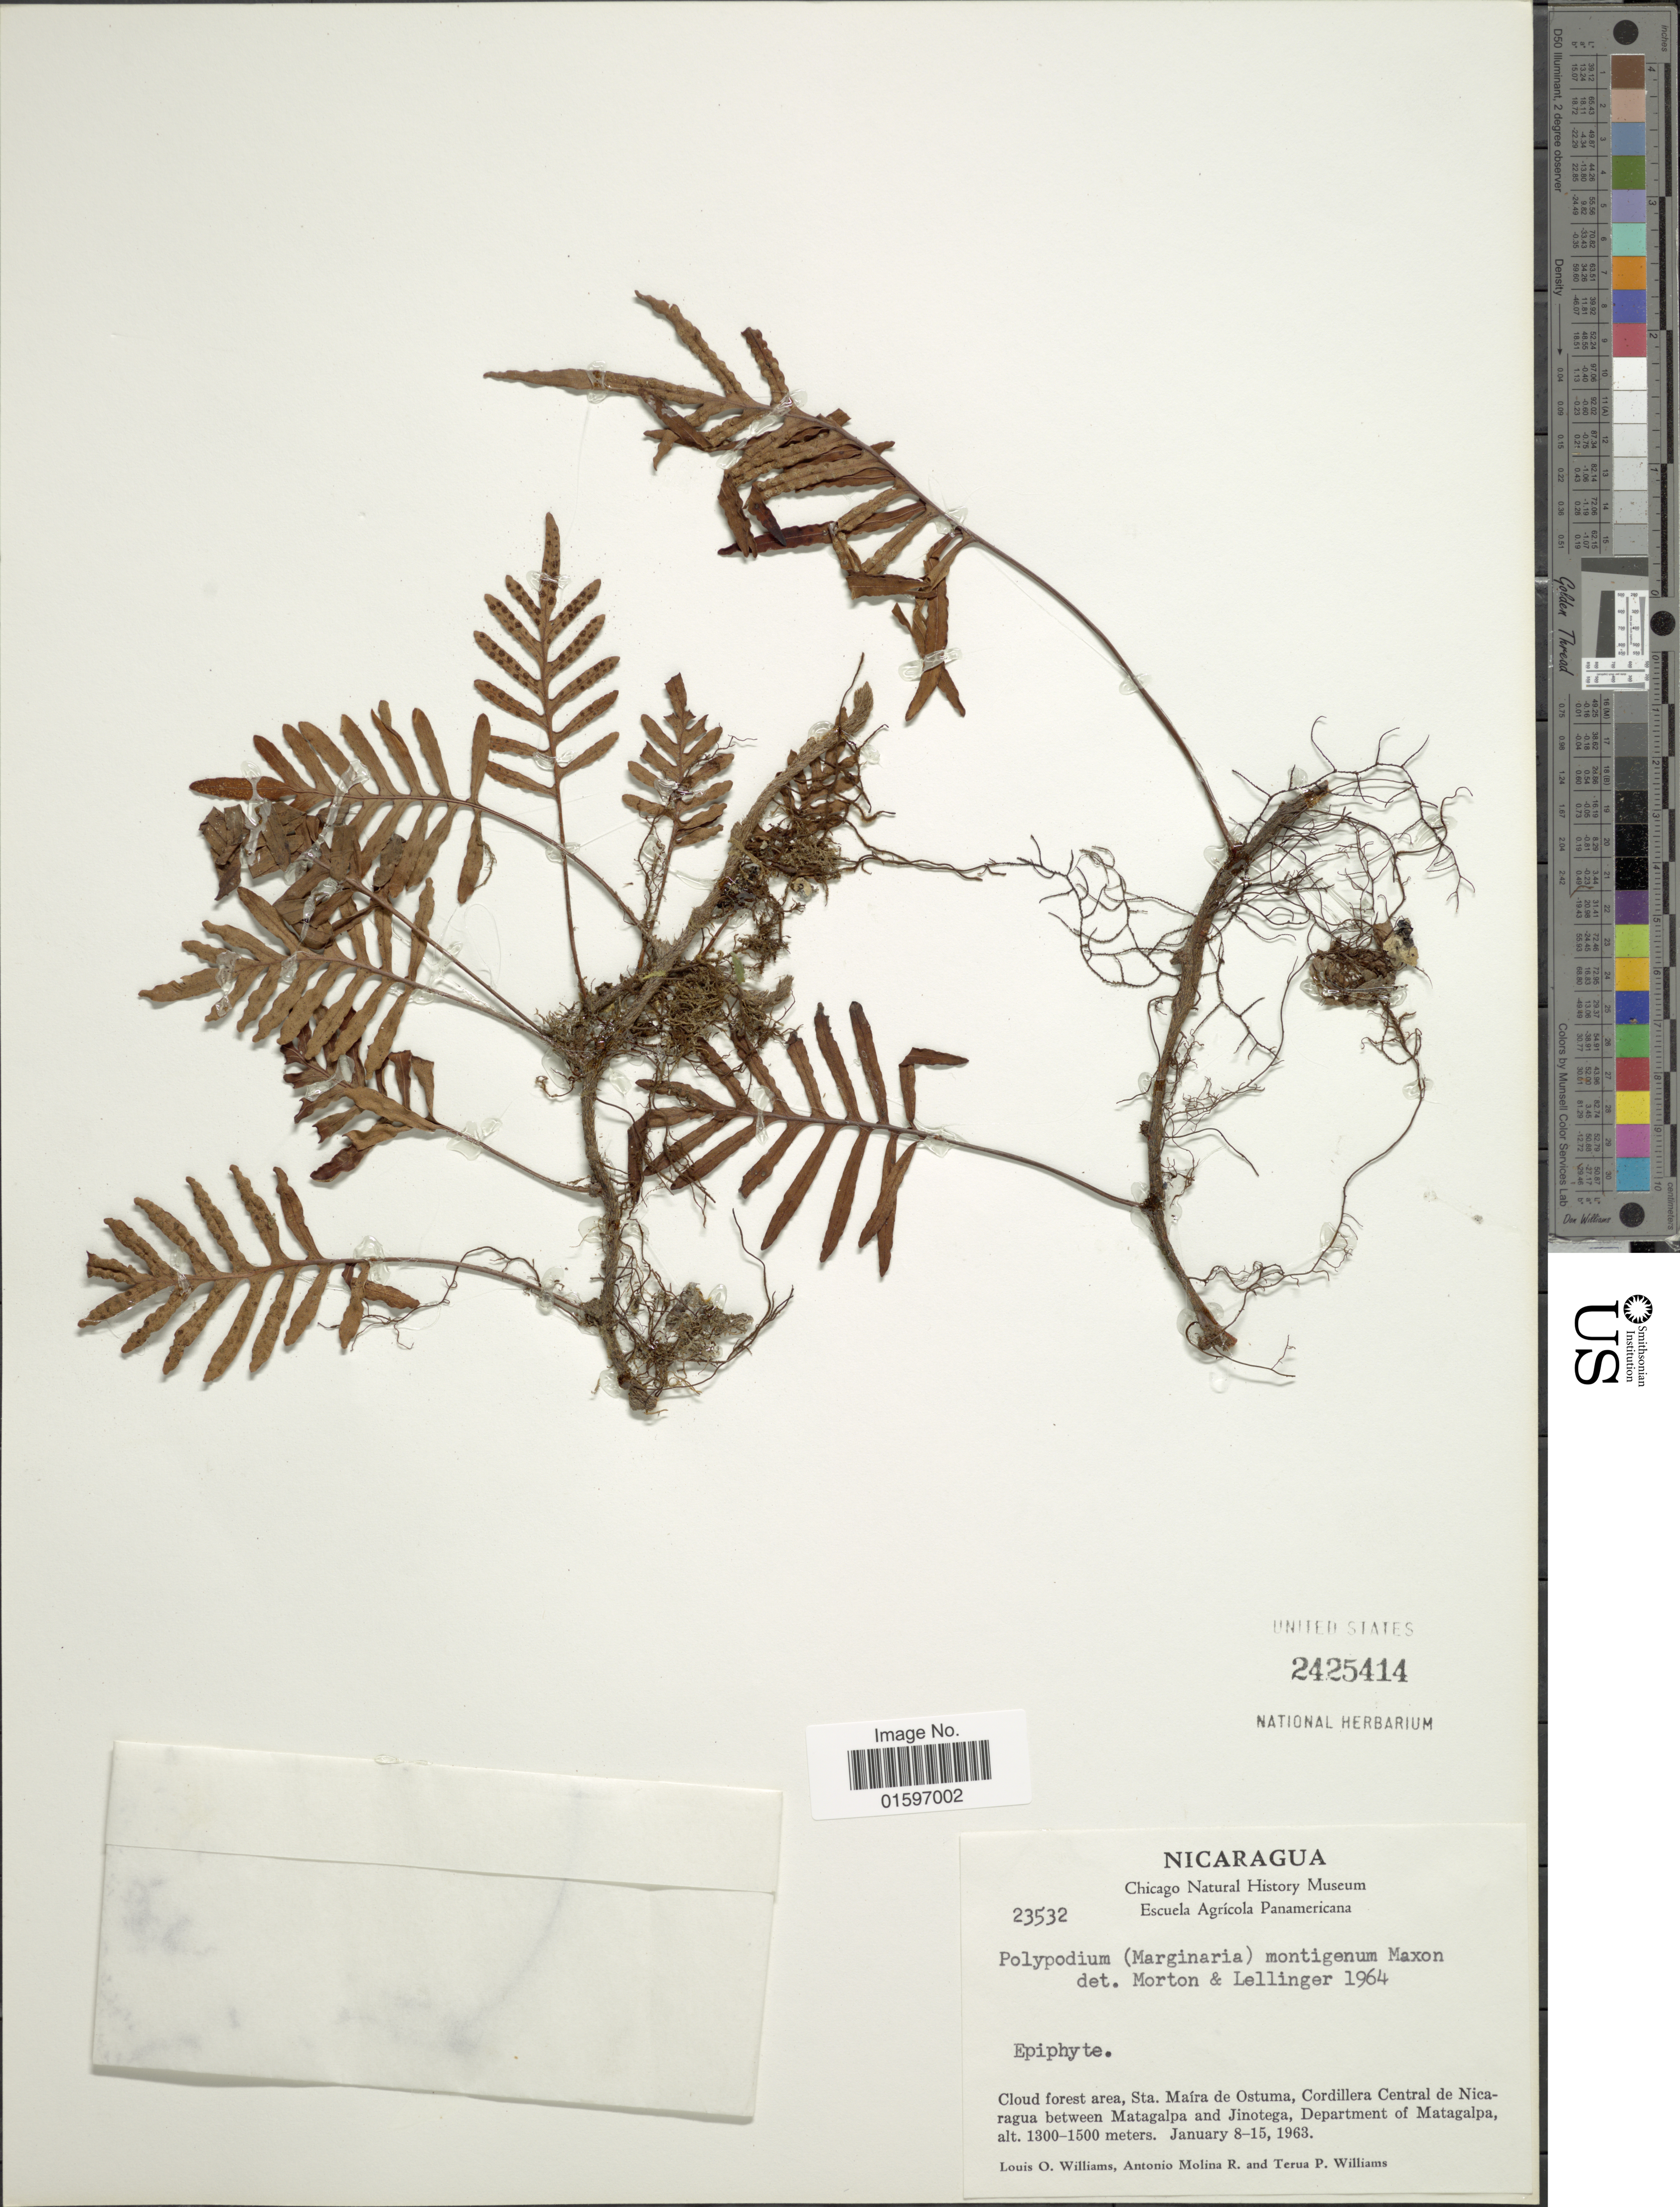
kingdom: Plantae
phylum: Tracheophyta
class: Polypodiopsida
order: Polypodiales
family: Polypodiaceae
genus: Pleopeltis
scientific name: Pleopeltis alansmithii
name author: (R.C. Moran)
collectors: L. O. Williams, A. Molina R. & T. P. Williams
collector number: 23532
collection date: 1963-01-08/1963-01-15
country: Nicaragua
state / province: Matagalpa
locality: Cloud forest area, Sta. María de Ostuma, Cordillera Central de Nicaragua between Matagalpa and Jinotega, Department of Matagalpa.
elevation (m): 1300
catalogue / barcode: US 2425414